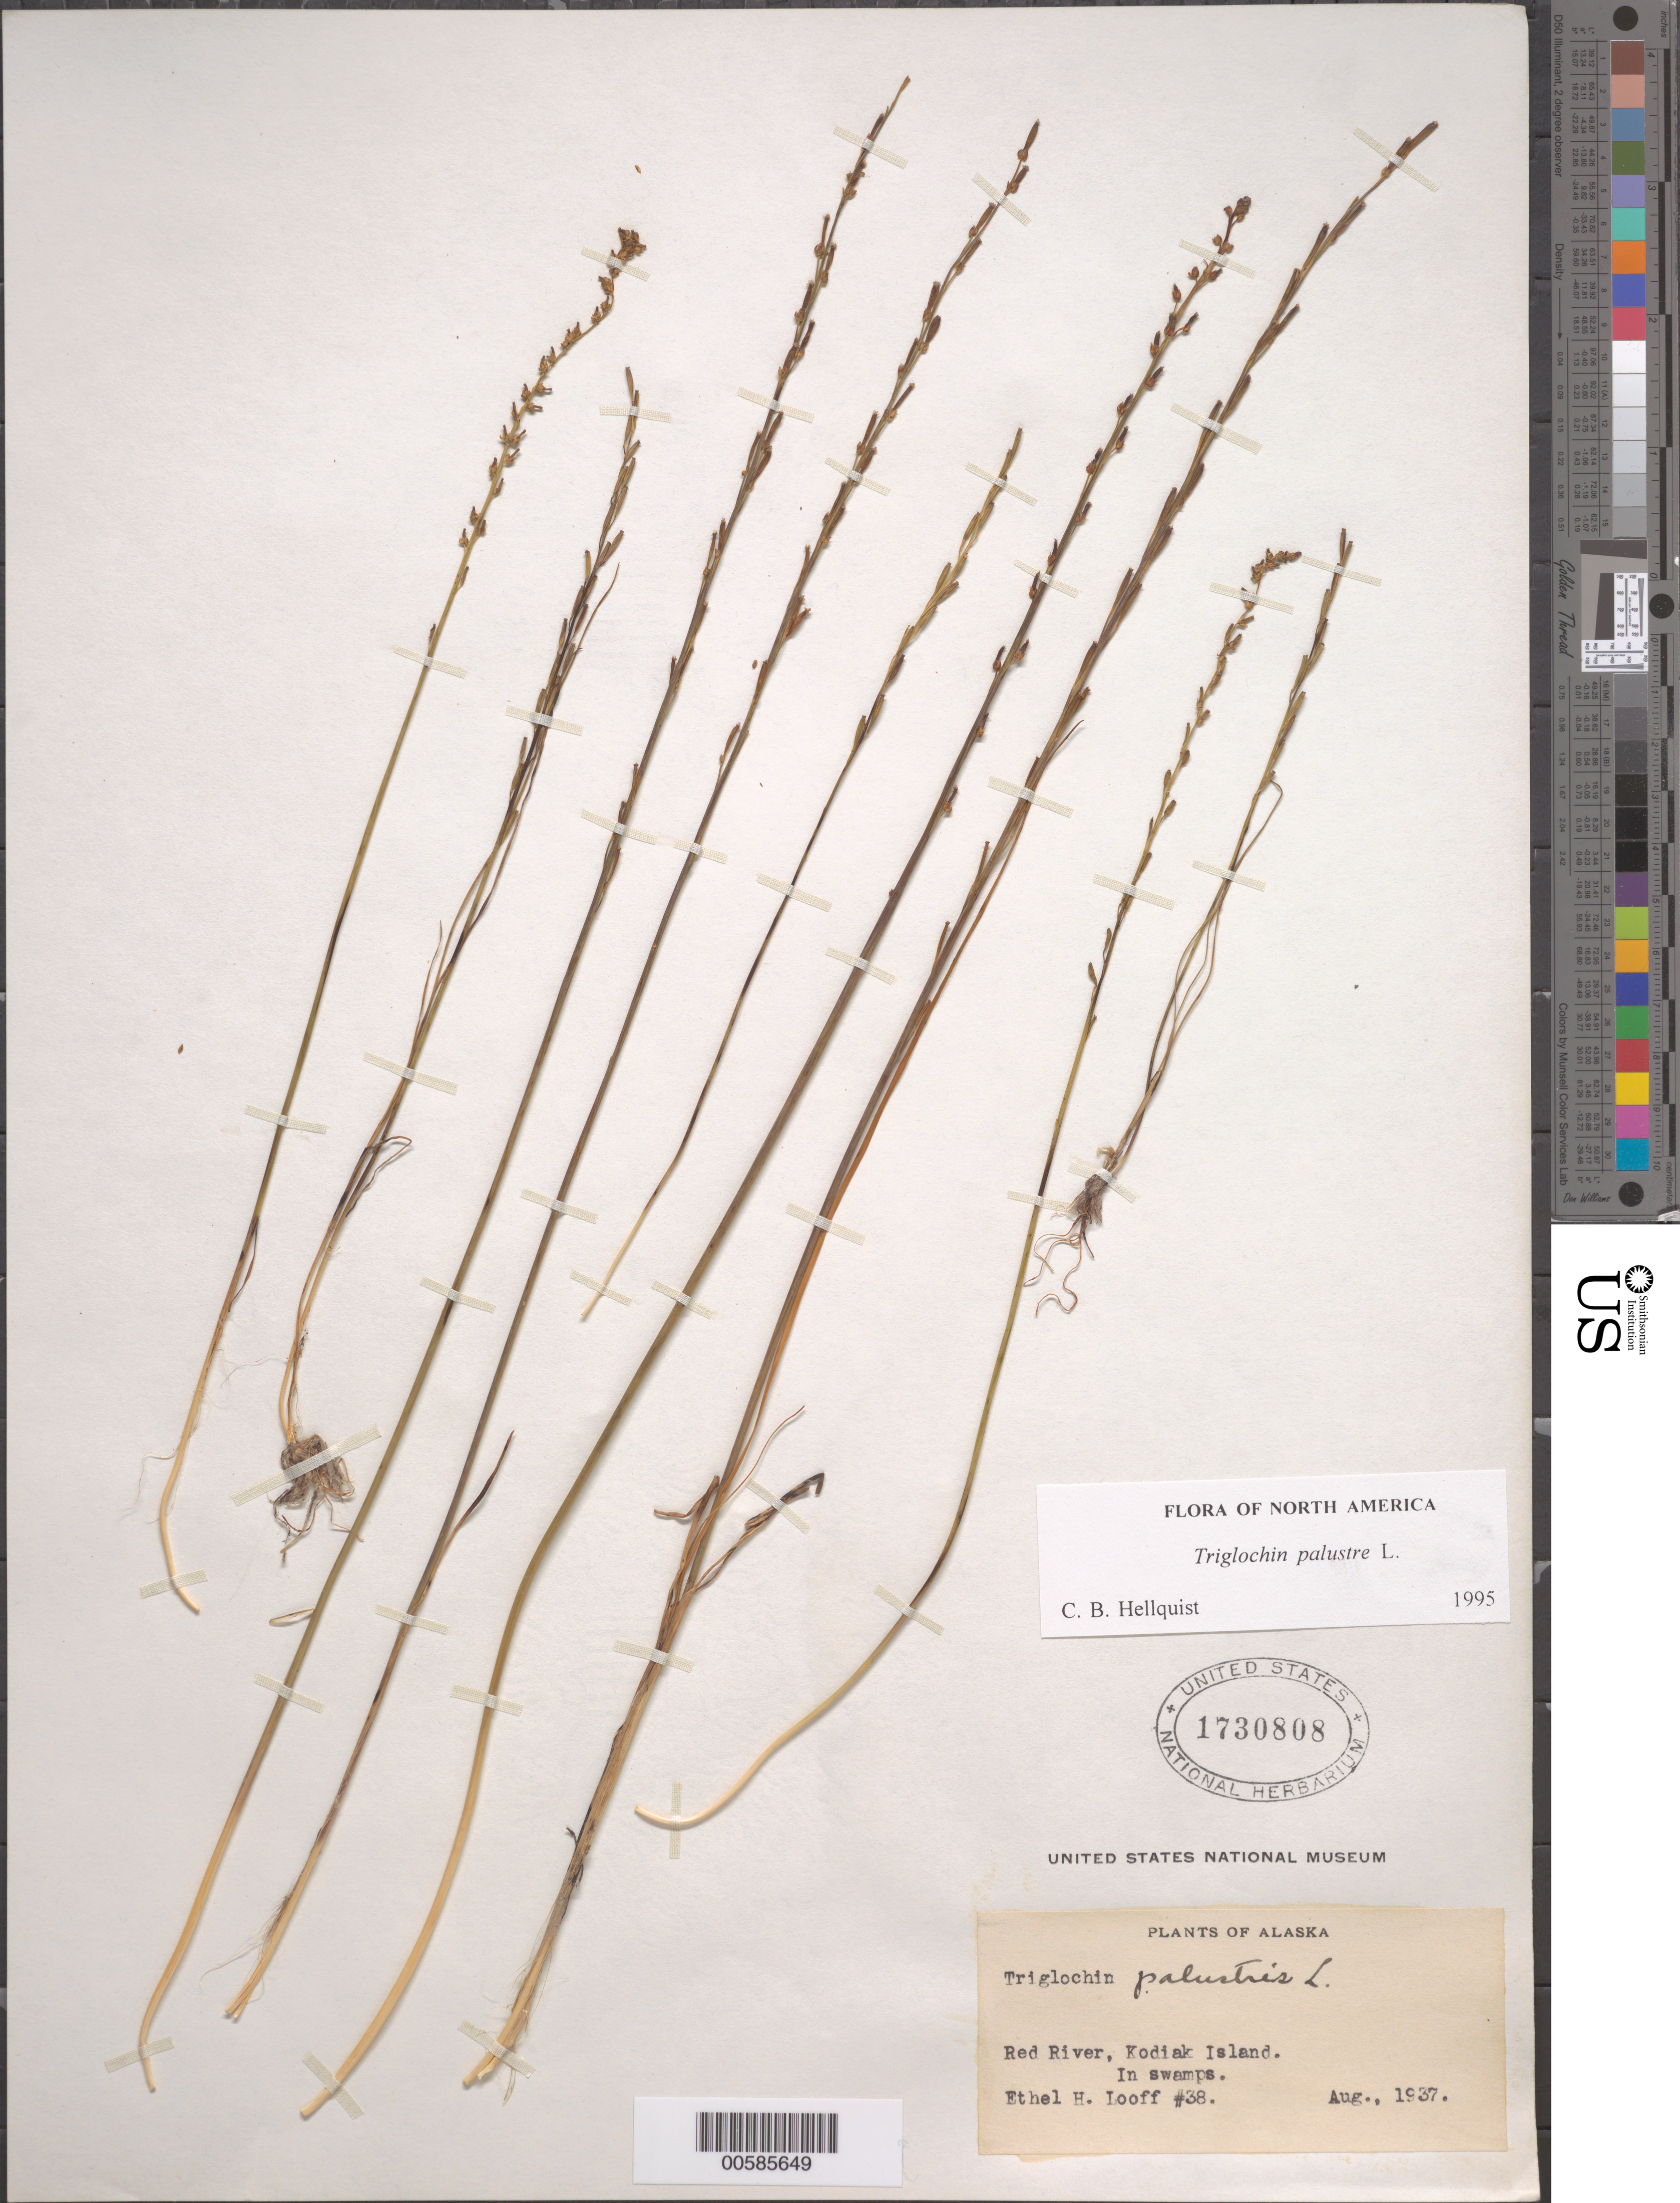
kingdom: Plantae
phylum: Tracheophyta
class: Liliopsida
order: Alismatales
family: Juncaginaceae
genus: Triglochin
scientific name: Triglochin palustris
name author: L.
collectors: E. Looff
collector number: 38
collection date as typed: Aug 1937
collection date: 1937-08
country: United States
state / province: Alaska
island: Kodiak Island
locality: Kadiak I., Red River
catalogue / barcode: US 1730808